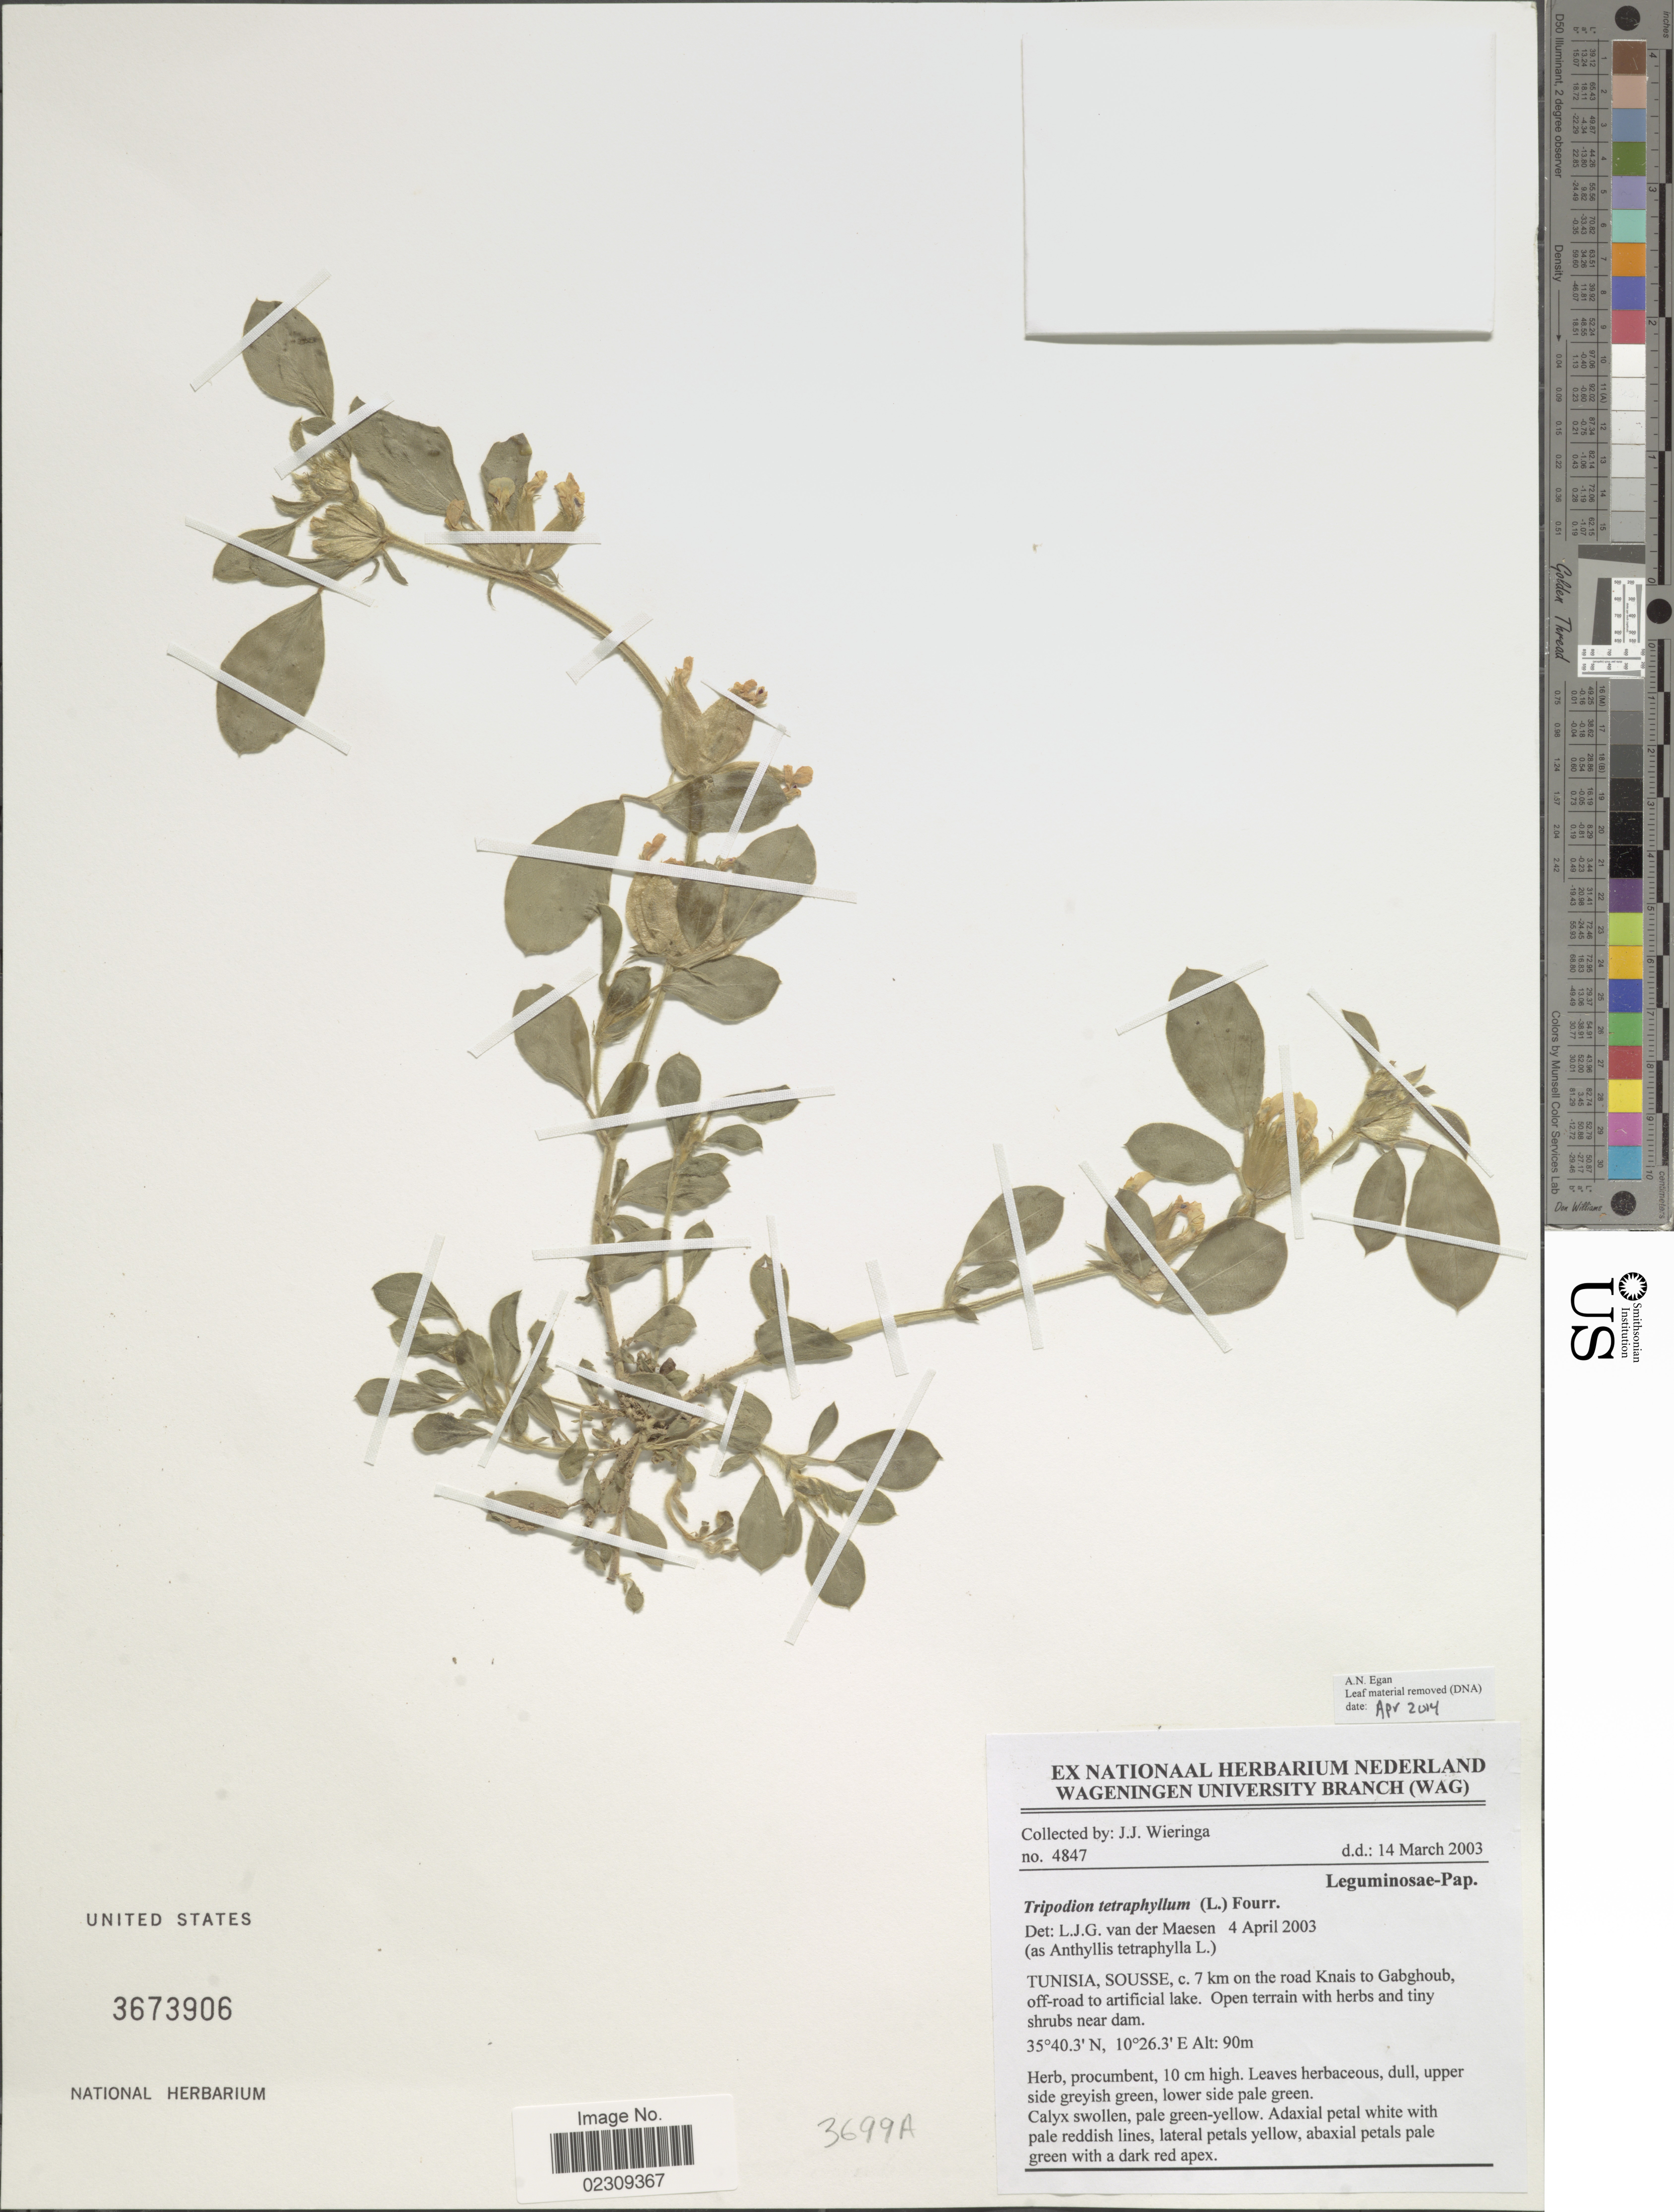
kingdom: Plantae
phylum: Tracheophyta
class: Magnoliopsida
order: Fabales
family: Fabaceae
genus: Tripodion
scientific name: Tripodion tetraphyllum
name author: (L.) Fourr.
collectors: J. Wieringa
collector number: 4847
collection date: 2003-03-14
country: Tunisia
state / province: Sousse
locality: C. 7 km on the road Knais to Gabghoub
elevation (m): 90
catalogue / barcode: US 3673906